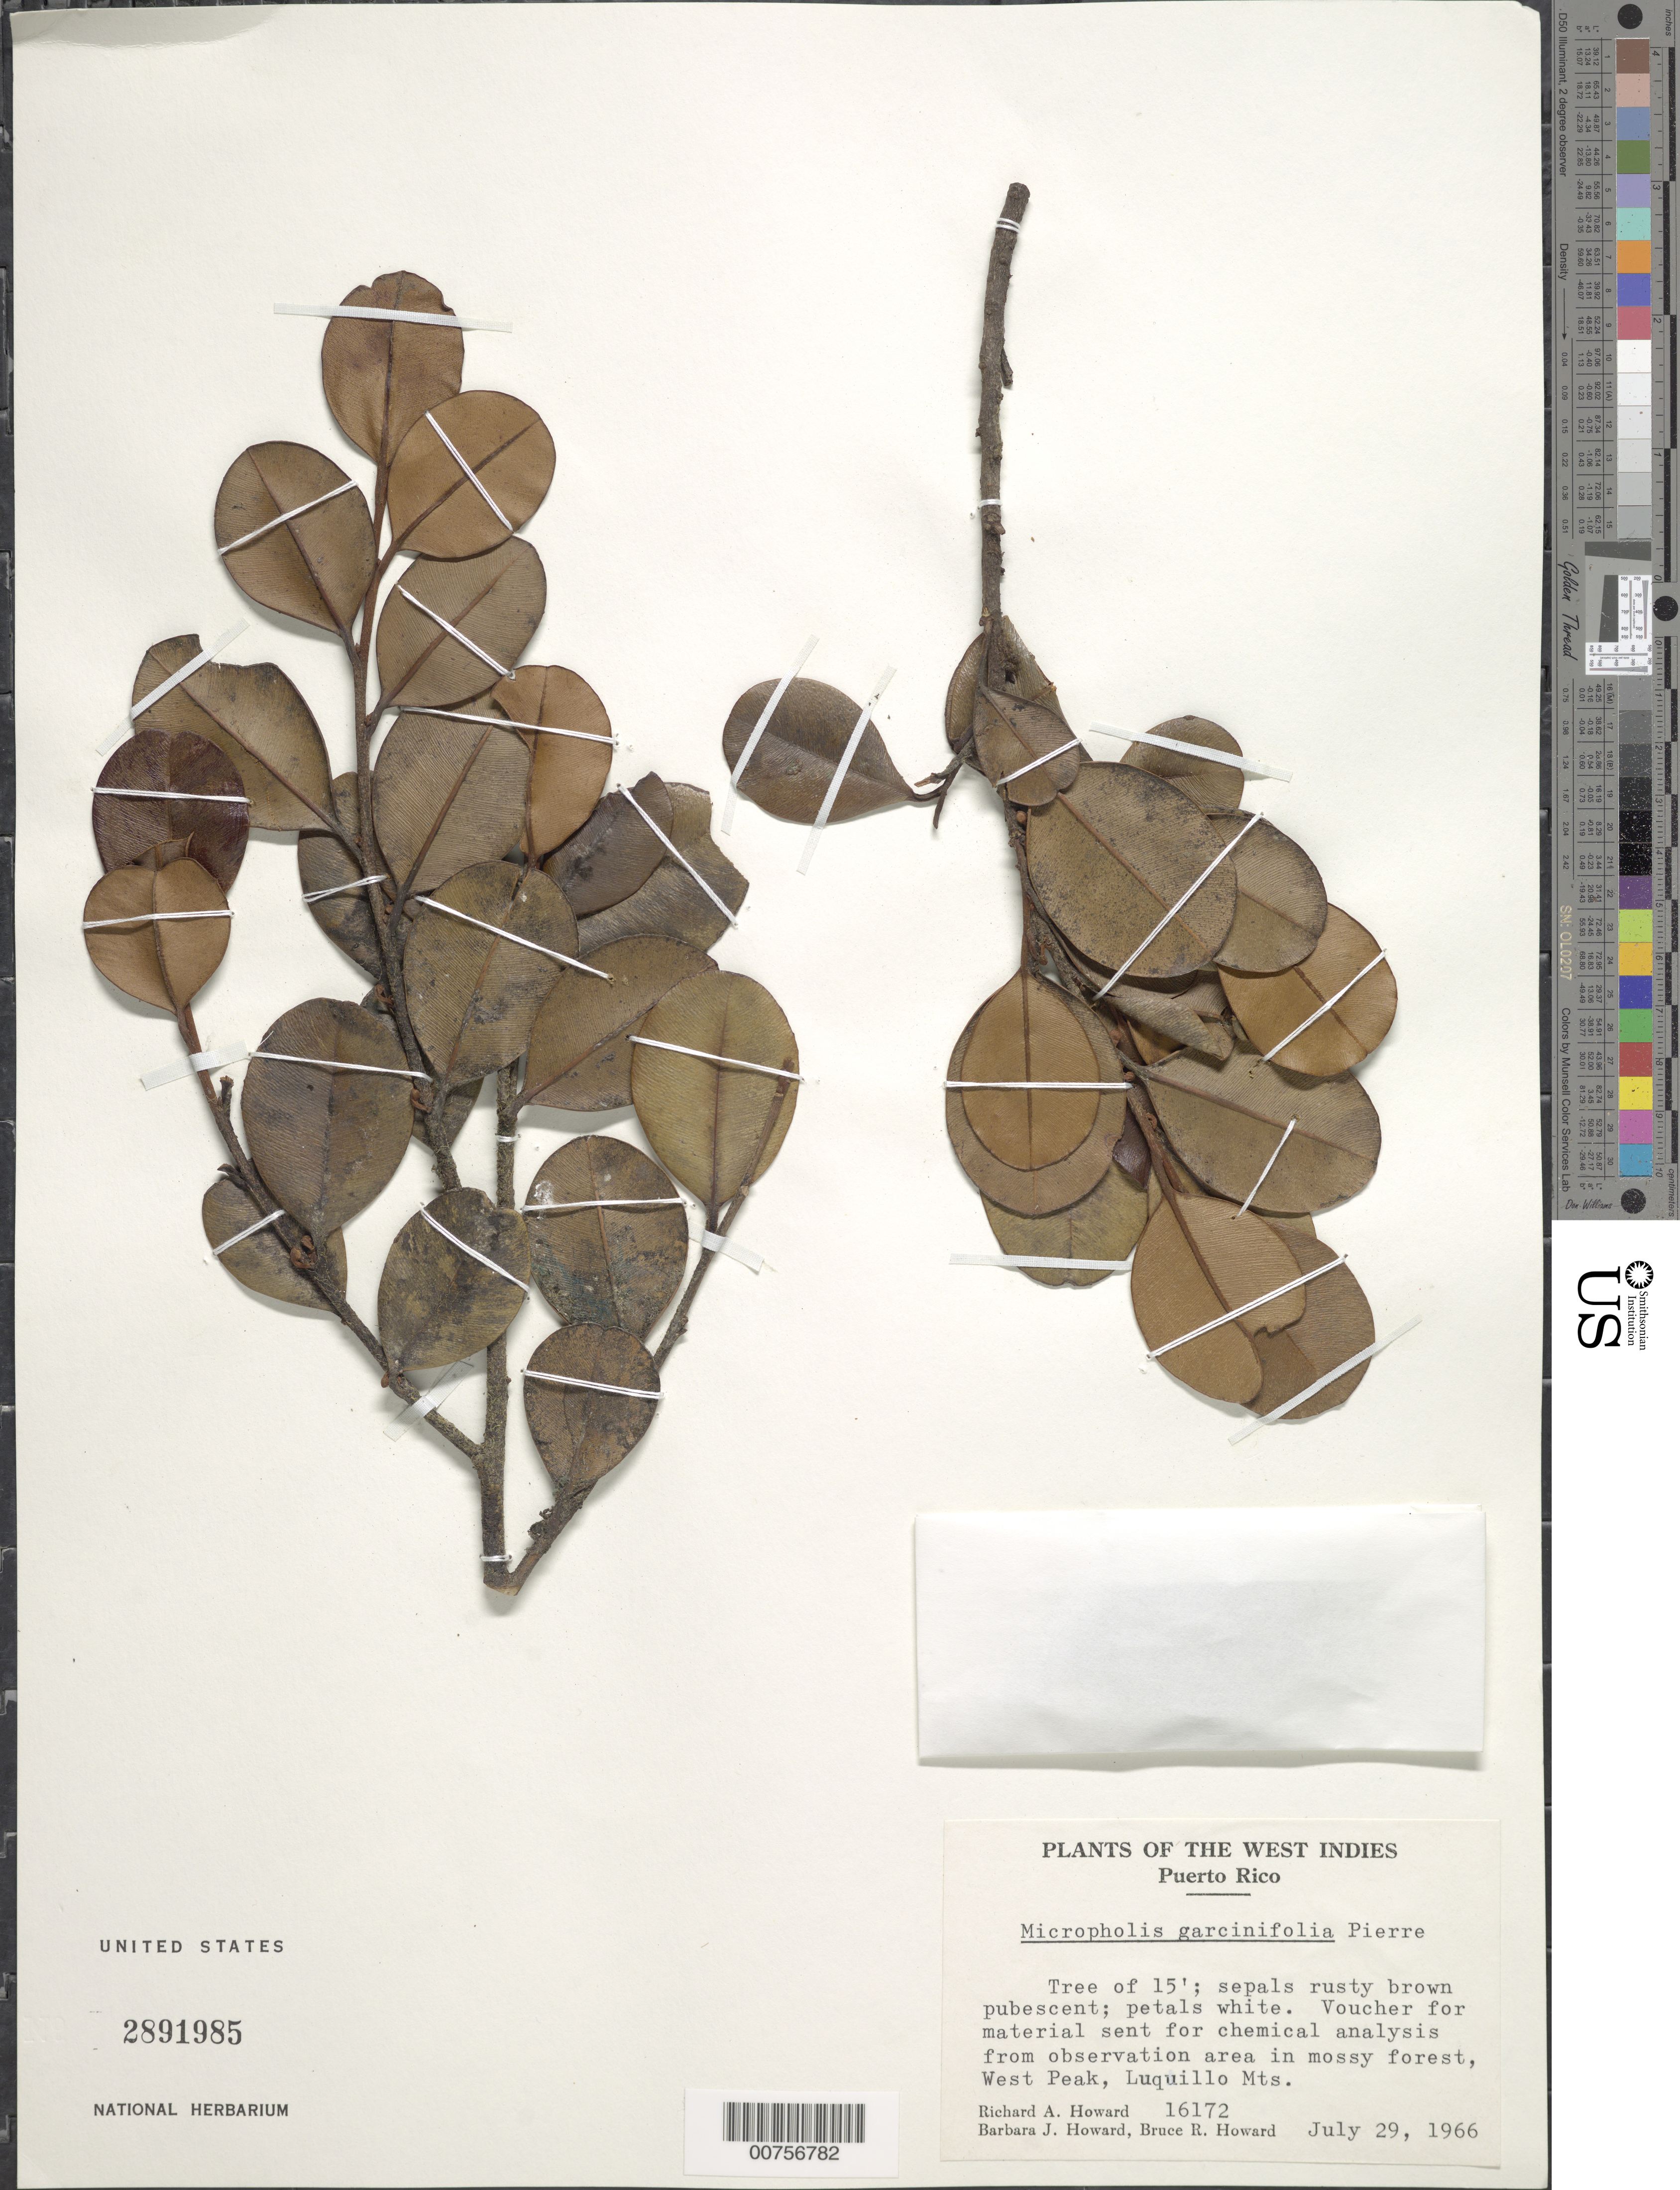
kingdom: Plantae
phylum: Tracheophyta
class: Magnoliopsida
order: Ericales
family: Sapotaceae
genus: Micropholis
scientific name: Micropholis garciniifolia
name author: Pierre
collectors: R. A. Howard, B. Howard & B. Howard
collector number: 16172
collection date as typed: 29 Jul 1966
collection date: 1966-07-29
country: Puerto Rico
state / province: Luquillo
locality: West Peak, Luquillo Mts.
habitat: Mossy forest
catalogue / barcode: US 2891985